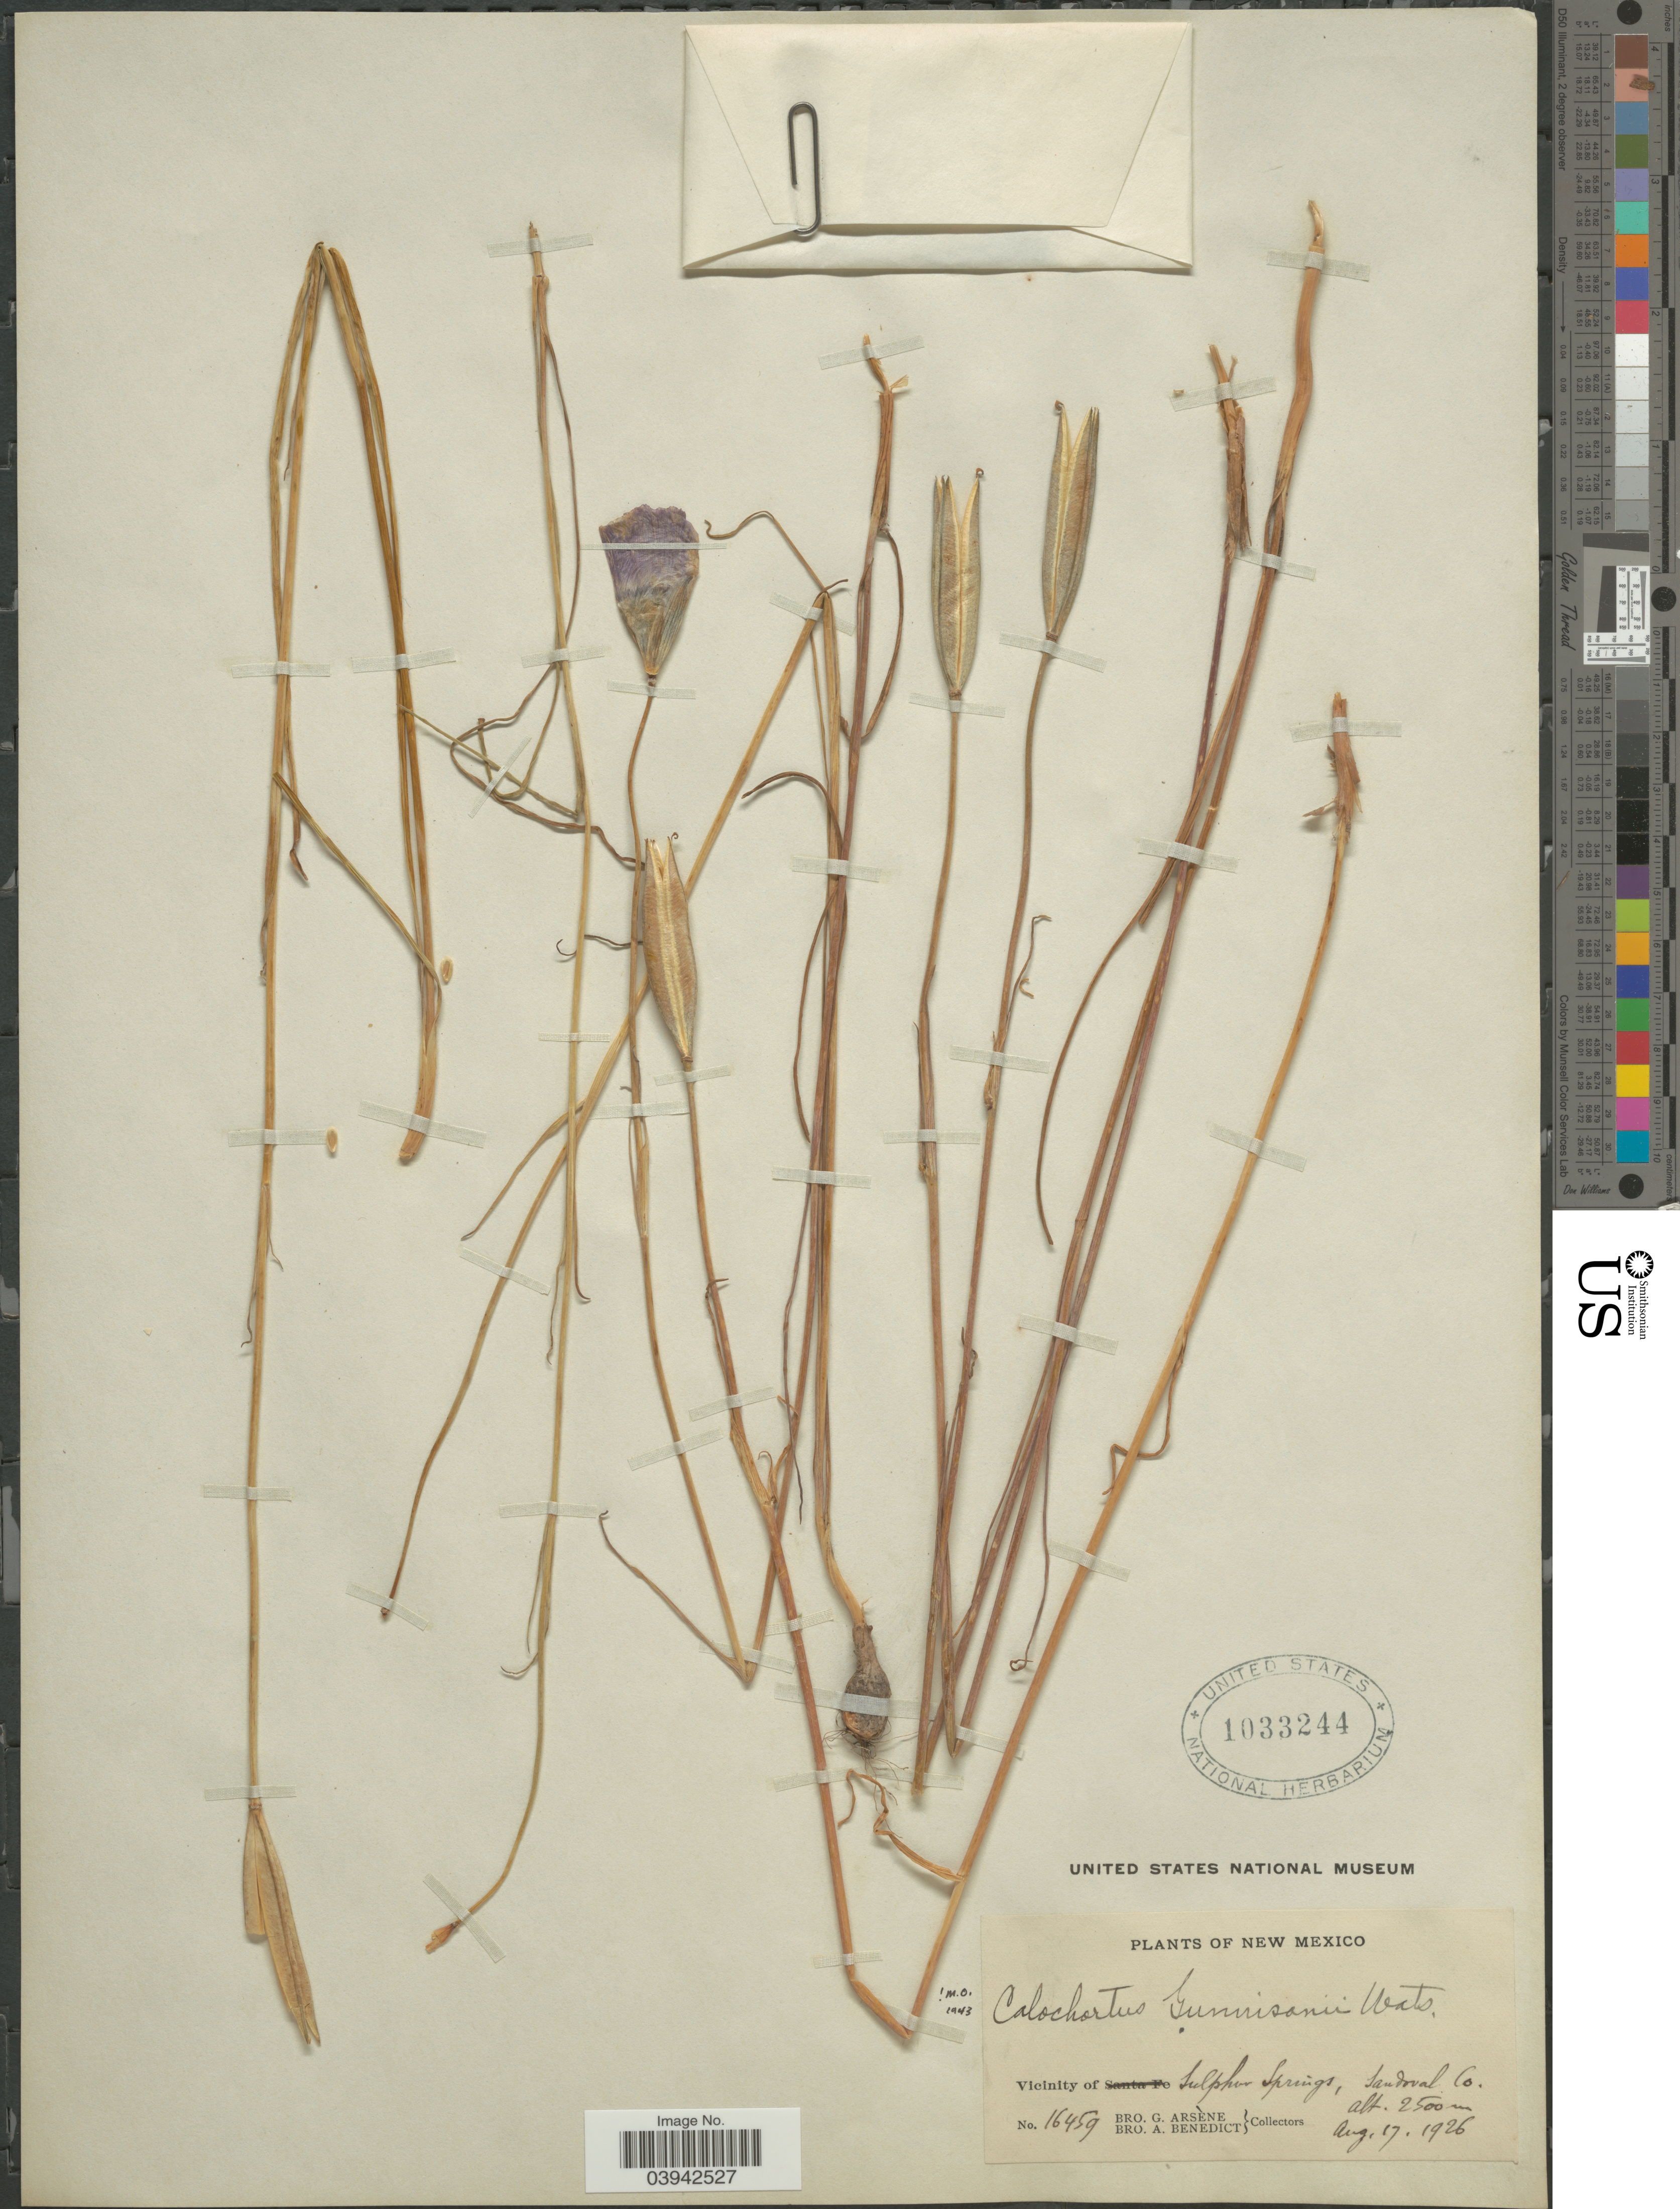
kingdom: Plantae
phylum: Tracheophyta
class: Liliopsida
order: Liliales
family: Liliaceae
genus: Calochortus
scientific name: Calochortus gunnisonii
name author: S. Watson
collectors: Bro. G. Arsène & Bro. A. Benedict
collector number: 16459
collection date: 1926-08-17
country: United States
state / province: New Mexico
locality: Vicinity of Sulphur Springs, Sandoval Co.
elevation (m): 2500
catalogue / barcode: US 1033244